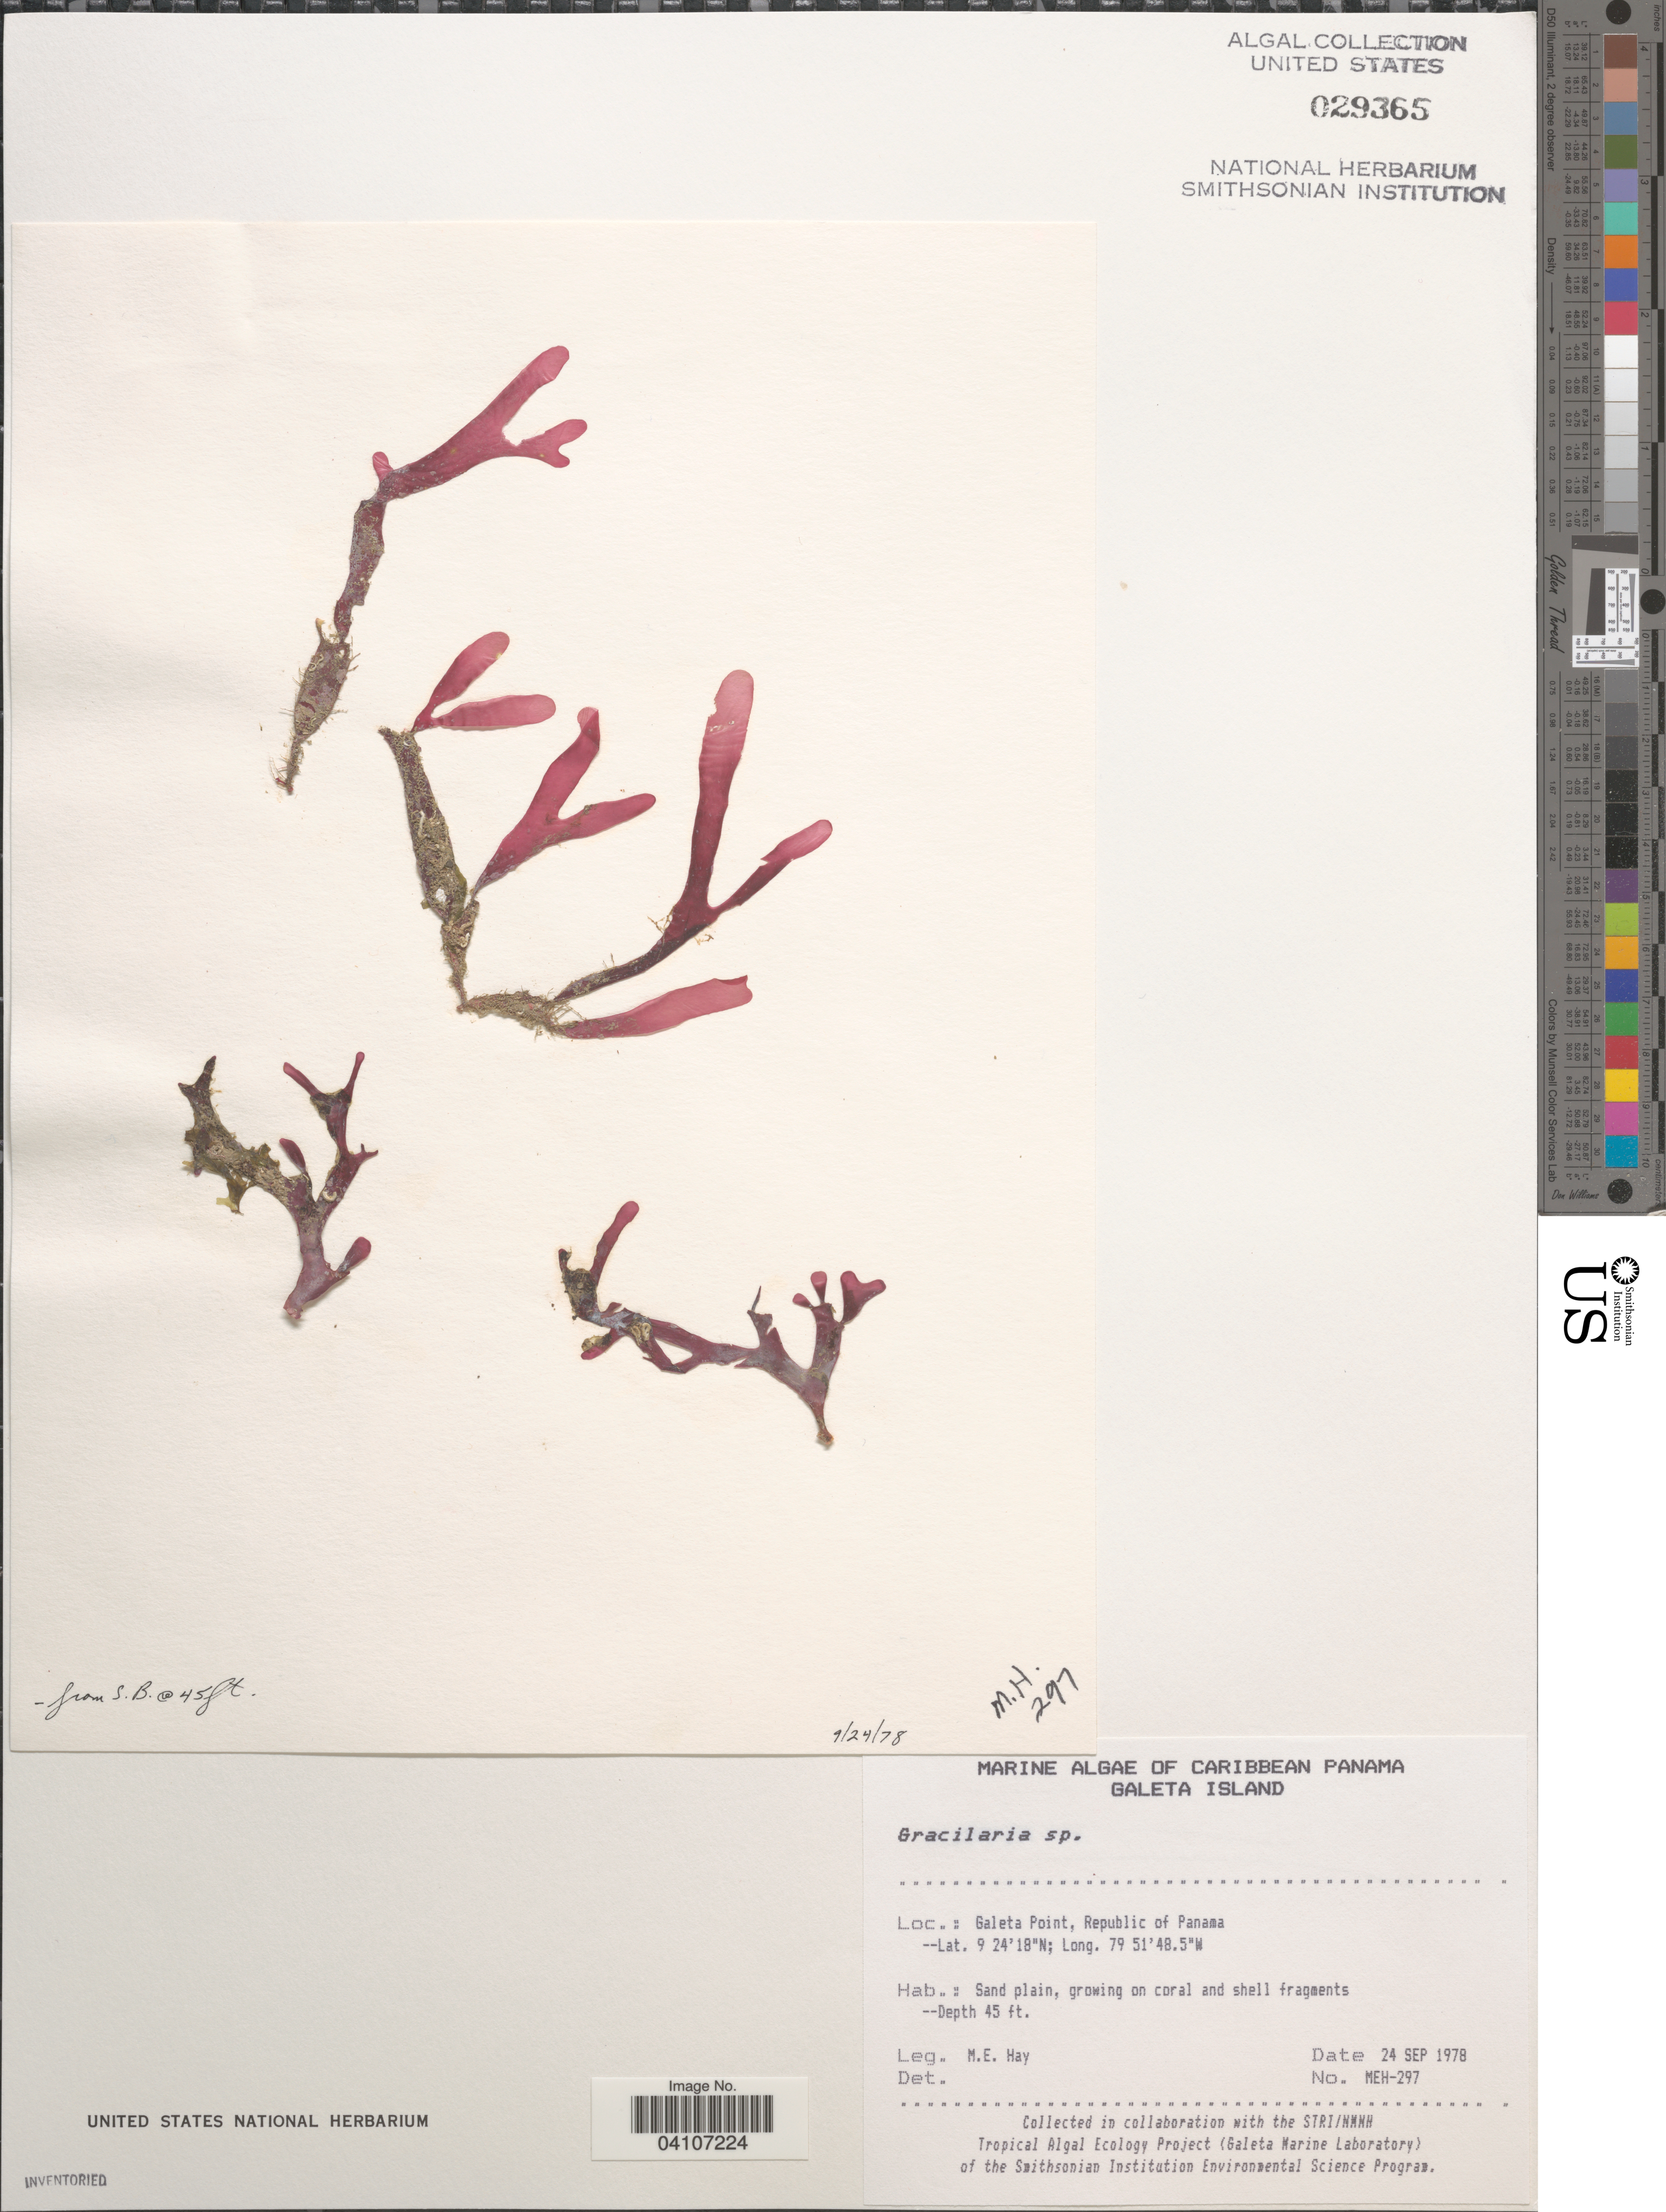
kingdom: Plantae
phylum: Rhodophyta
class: Florideophyceae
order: Gracilariales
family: Gracilariaceae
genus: Gracilaria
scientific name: Gracilaria sp.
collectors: M. E. Hay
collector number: MEH-297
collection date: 1978-09-24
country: Panama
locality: Caribbean Panama. Galeta Island. Galeta Point, Republic of Panama.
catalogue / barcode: US 29365